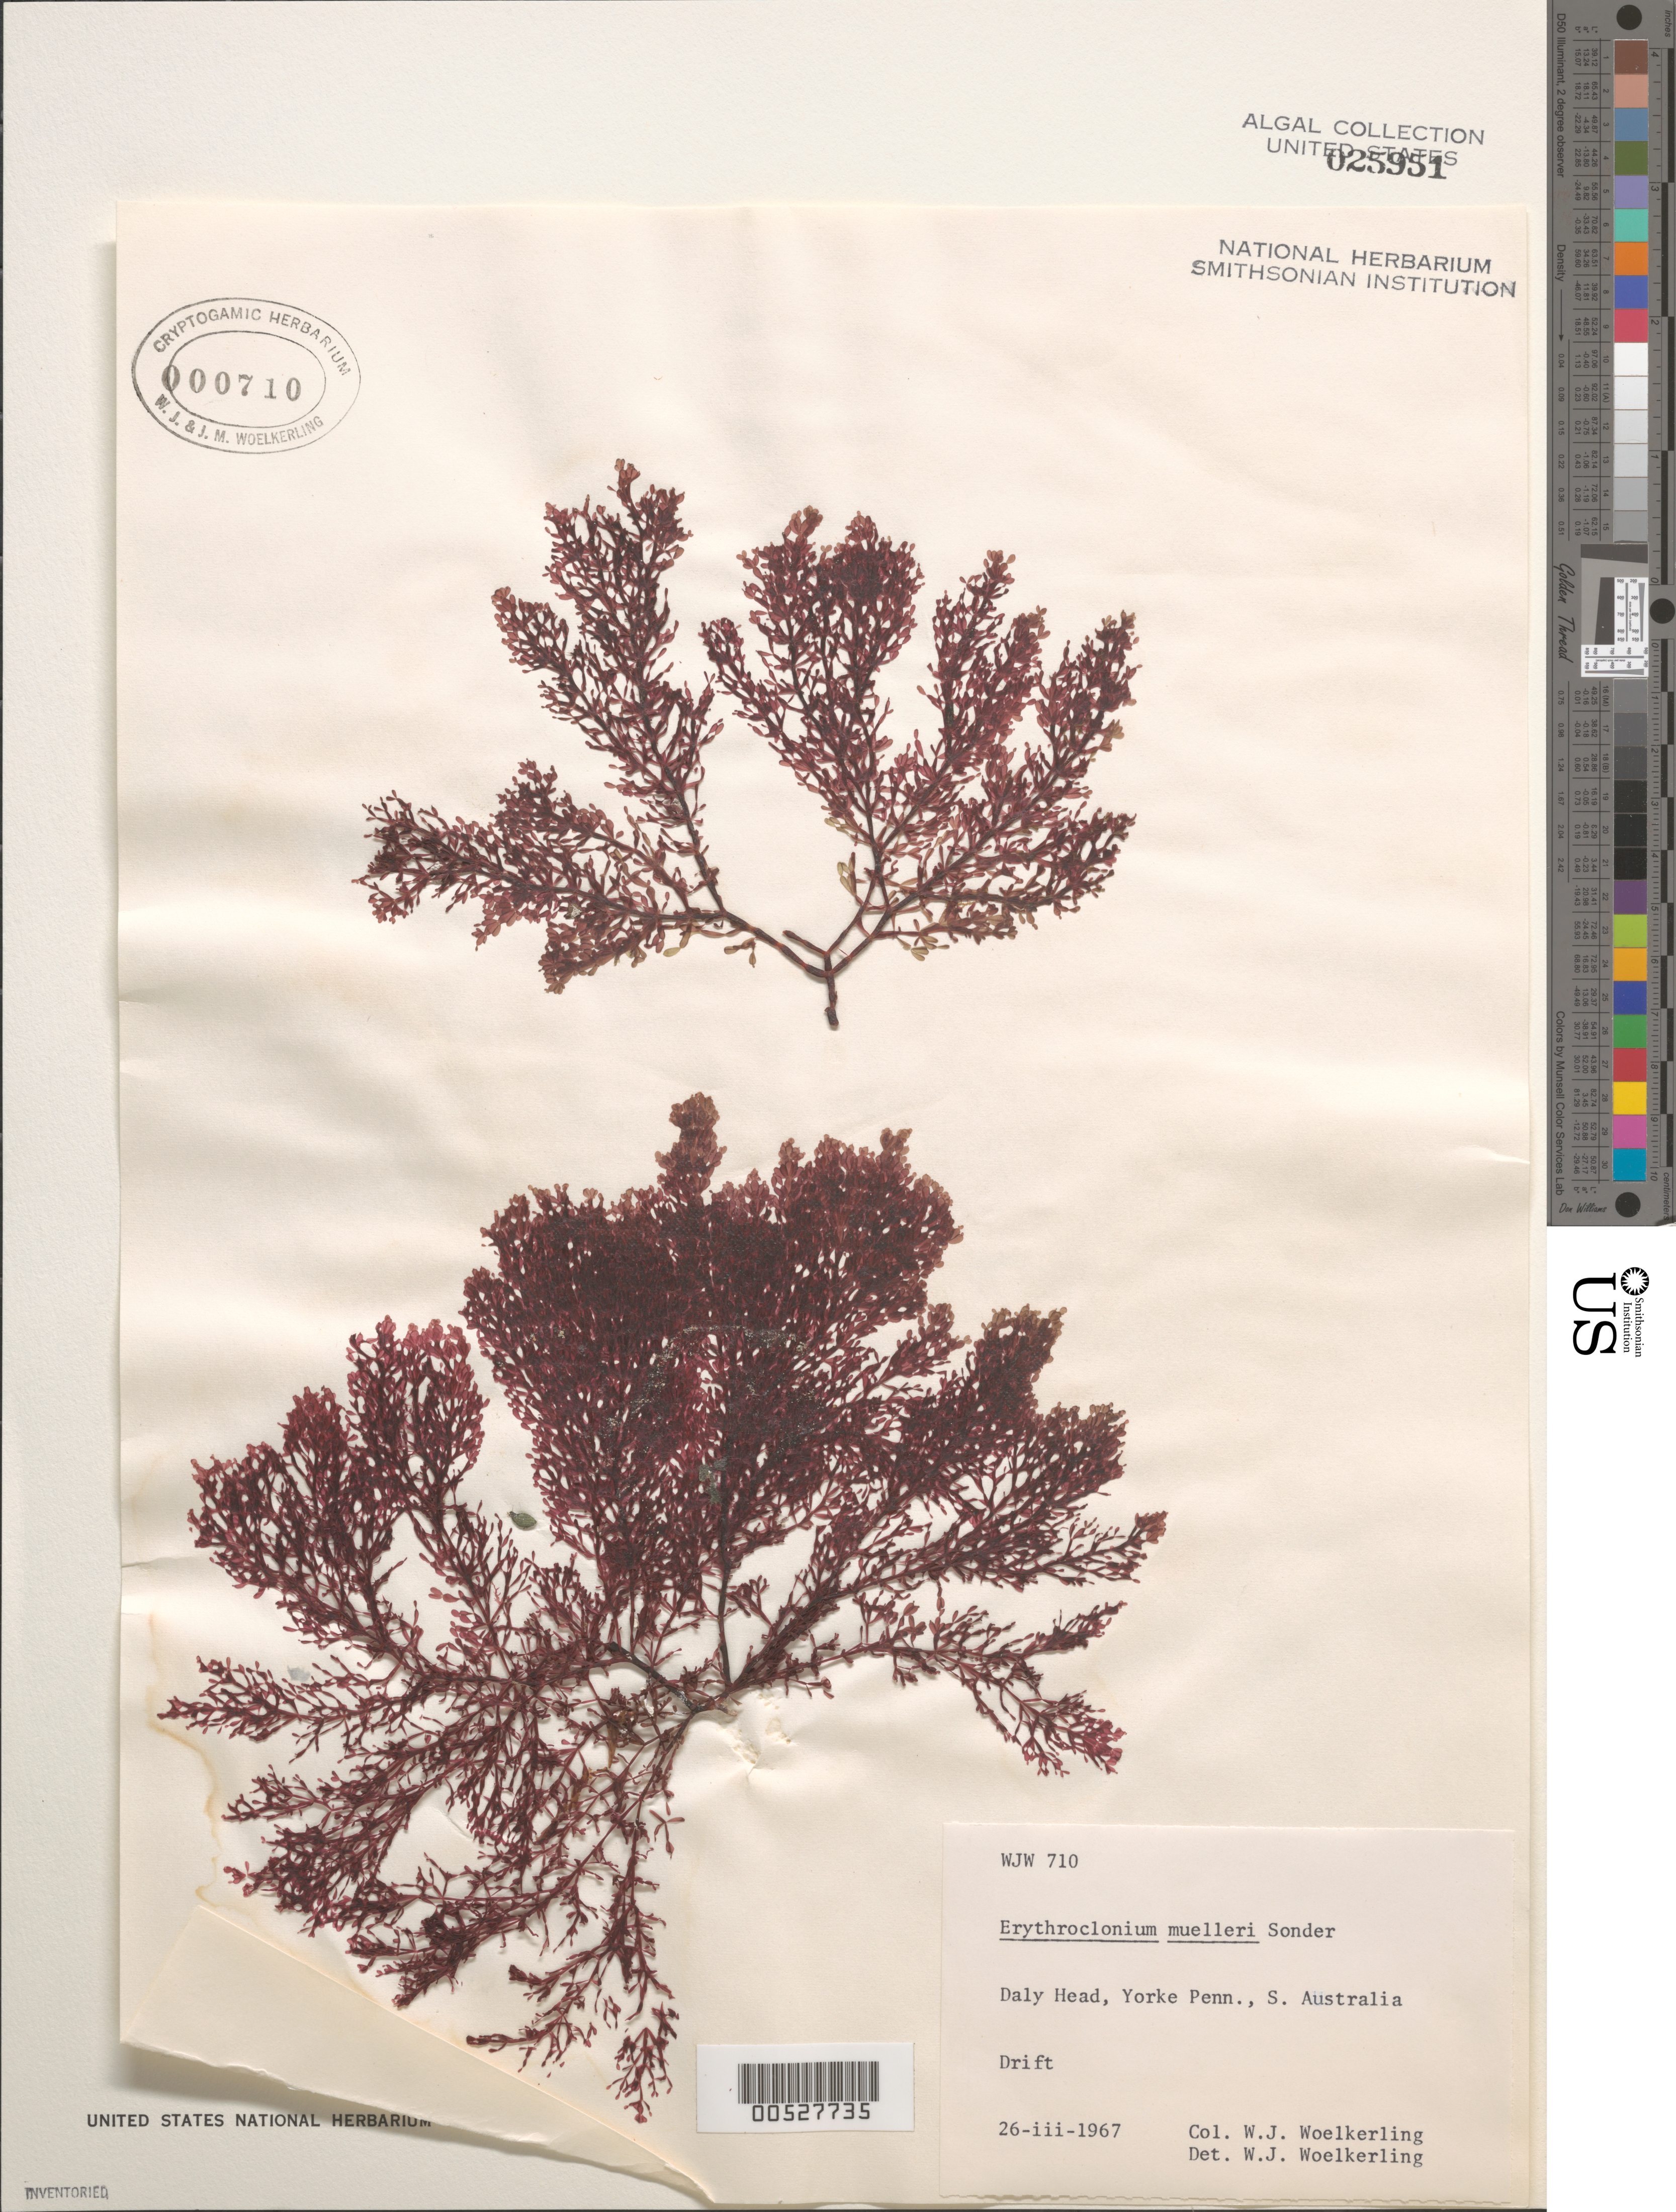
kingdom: Plantae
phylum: Rhodophyta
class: Florideophyceae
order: Gigartinales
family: Areschougiaceae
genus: Erythroclonium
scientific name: Erythroclonium muelleri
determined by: Woelkerling, W. J.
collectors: W. Woelkerling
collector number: WJW 710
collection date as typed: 26 Mar 1967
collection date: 1967-03-26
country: Australia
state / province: South Australia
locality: Daly Head, Yorke Peninsula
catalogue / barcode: US 25951